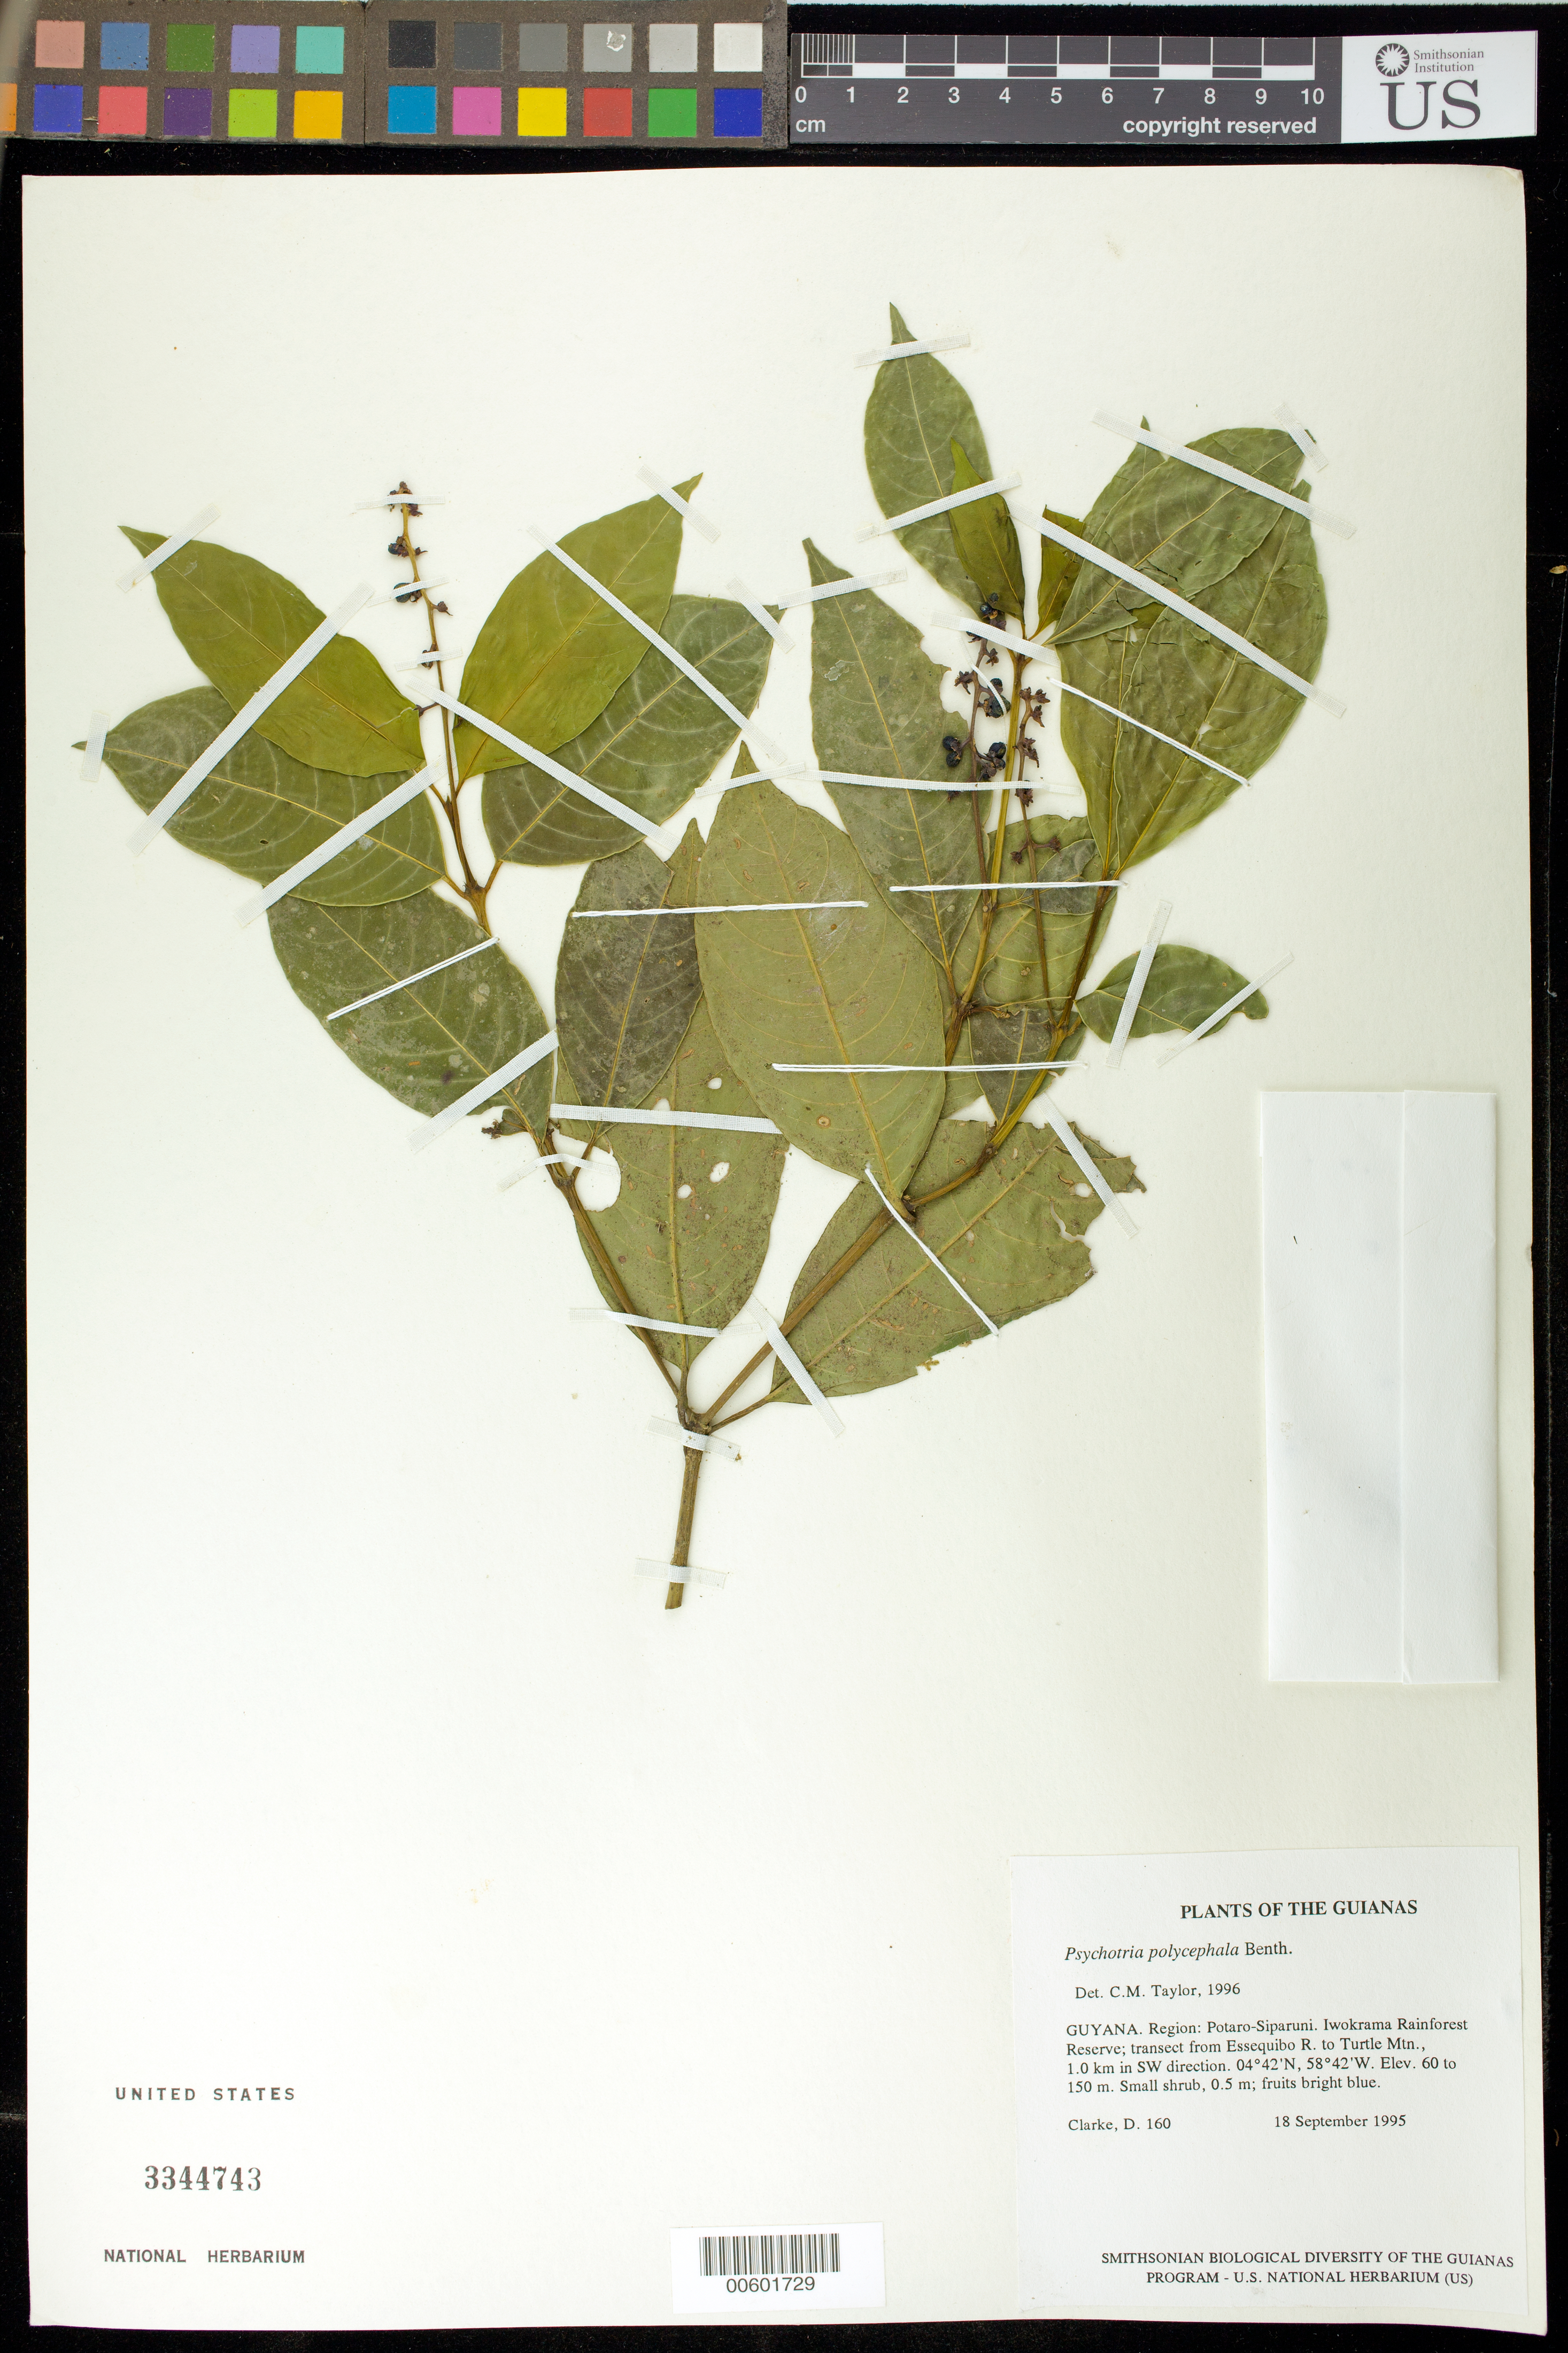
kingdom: Plantae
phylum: Tracheophyta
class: Magnoliopsida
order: Gentianales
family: Rubiaceae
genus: Palicourea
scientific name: Palicourea polycephala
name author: (Benth.) Delprete & J.H. Kirkbr.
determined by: Kirkbride, J. H., Jr.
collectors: H. D. Clarke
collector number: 160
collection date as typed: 18 September 1995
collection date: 1995-09-18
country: Guyana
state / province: Potaro-Siparuni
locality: Iwokrama Rainforest Reserve; transect from Essequibo R. to Turtle Mtn., 1.0 km in SW direction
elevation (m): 60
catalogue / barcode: US 3344734